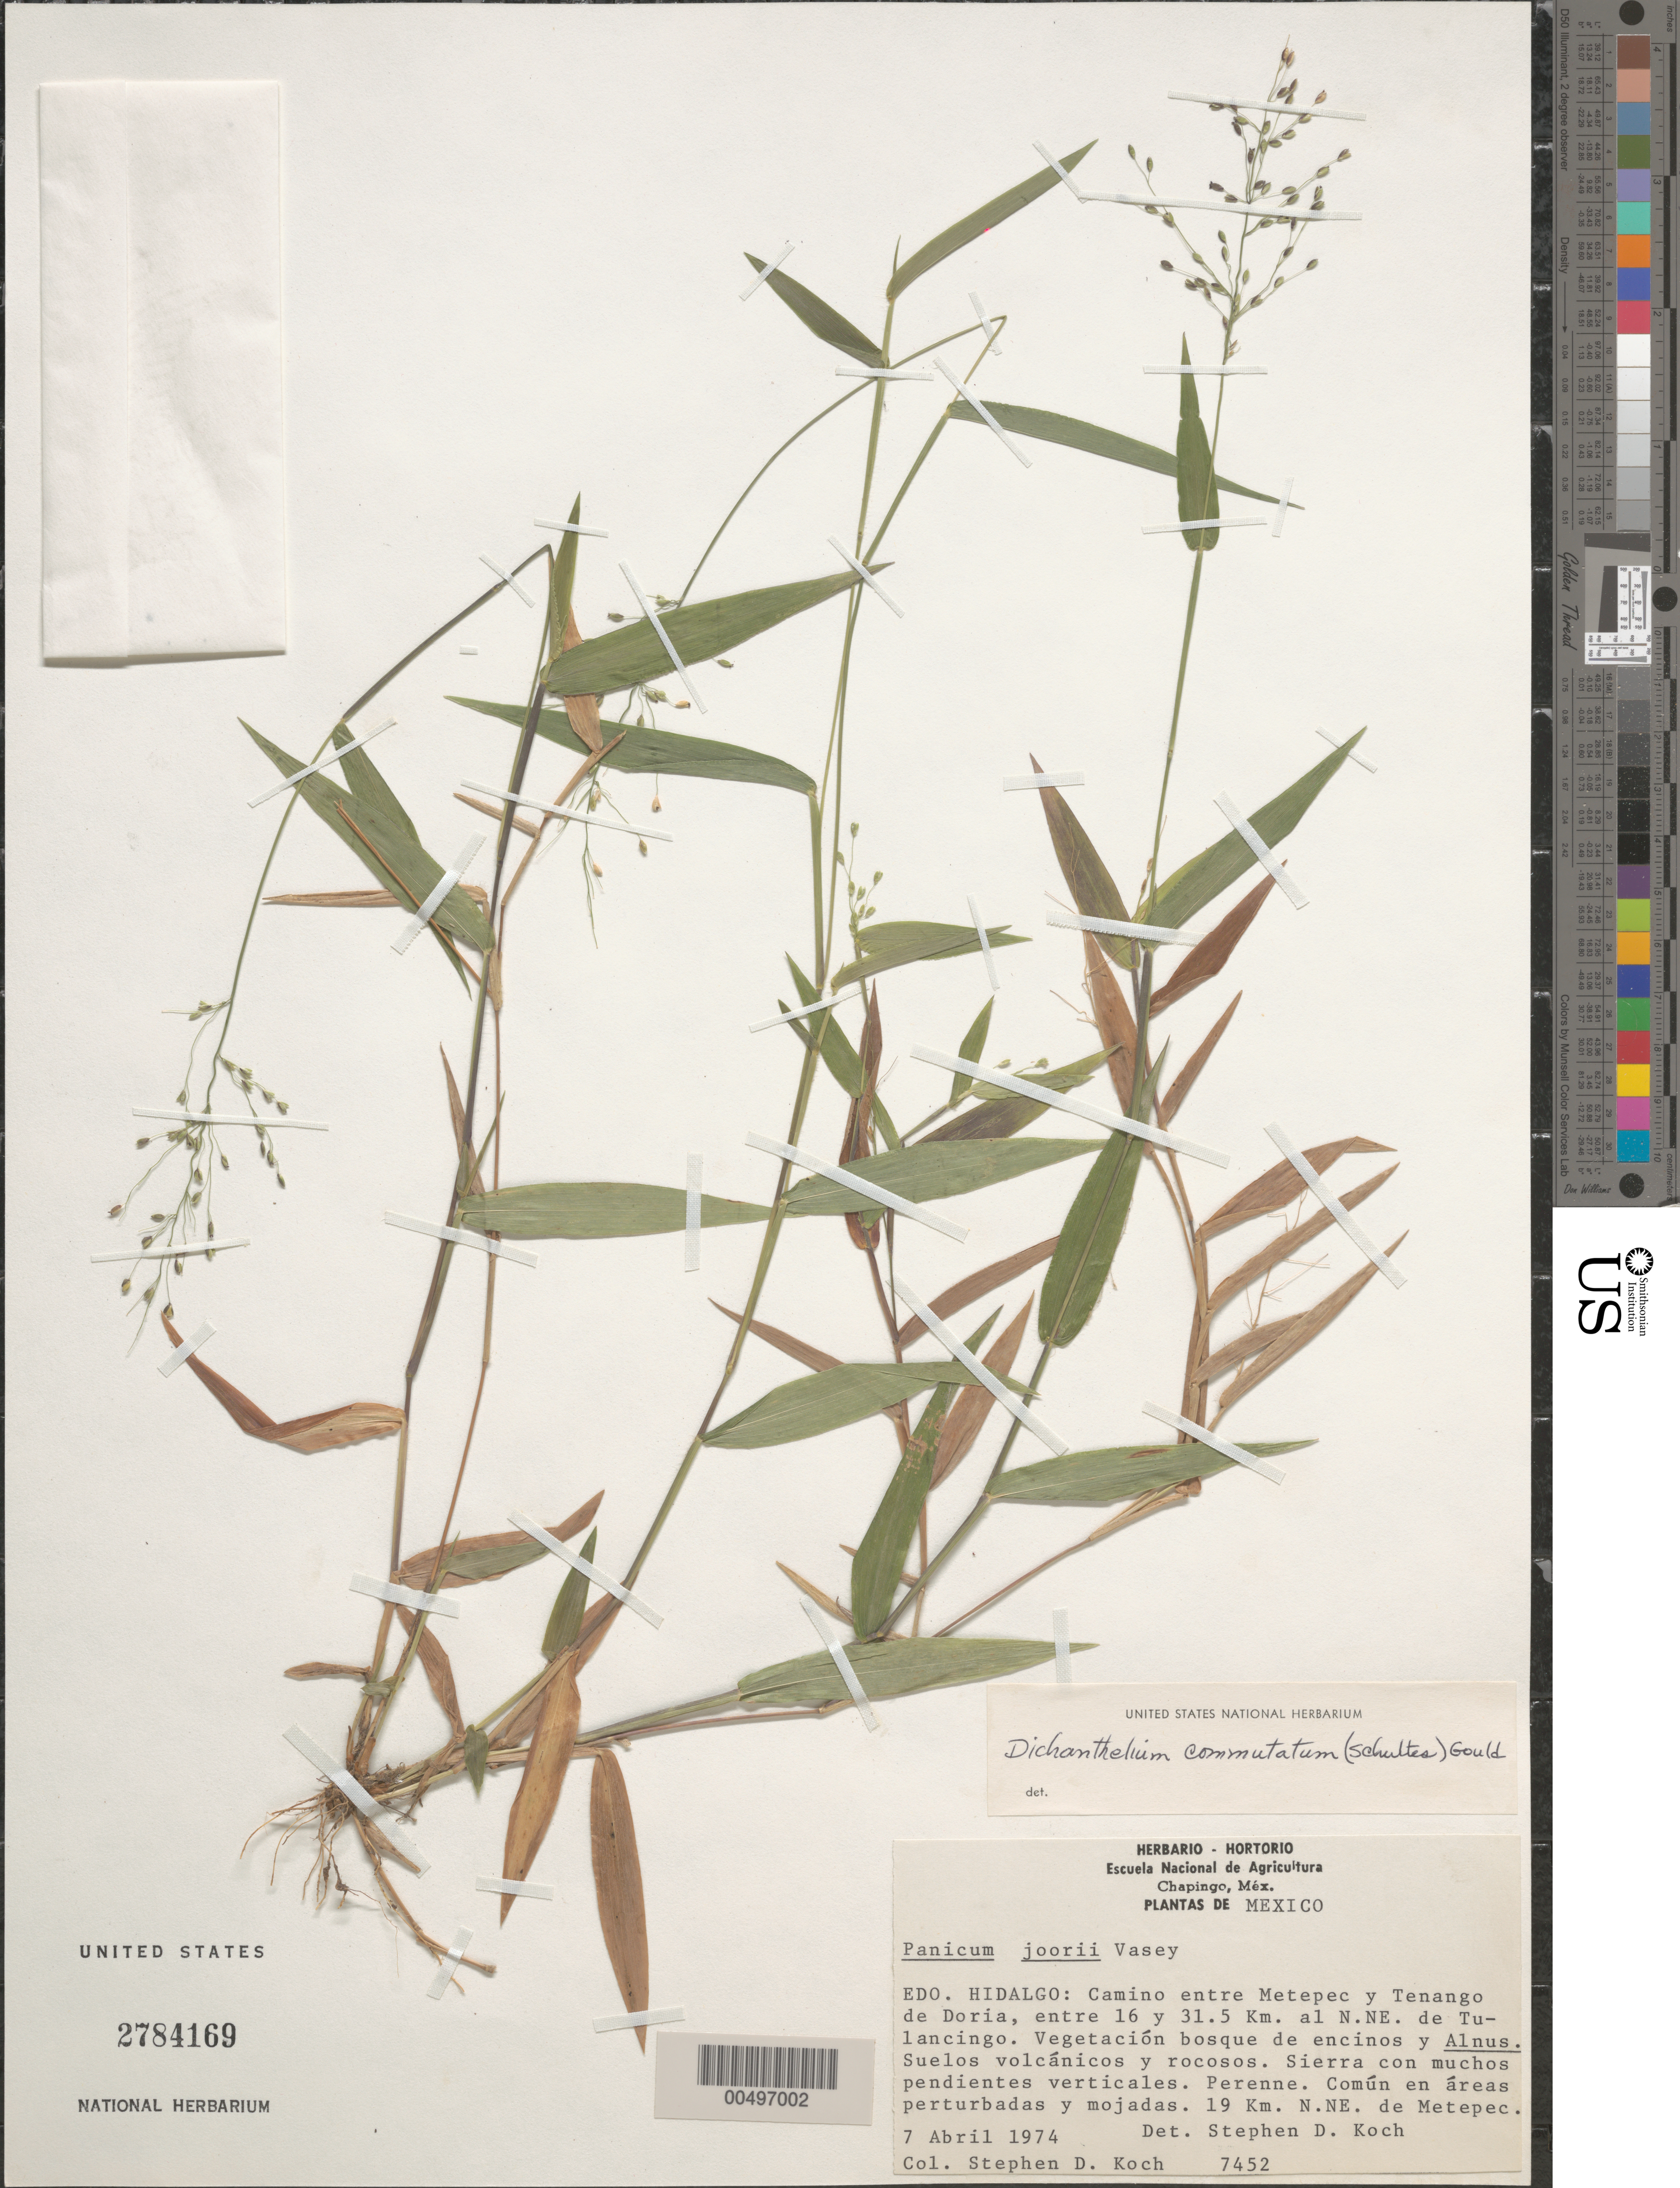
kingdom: Plantae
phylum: Tracheophyta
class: Liliopsida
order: Poales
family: Poaceae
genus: Dichanthelium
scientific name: Dichanthelium commutatum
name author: (Schult.) Gould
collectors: S. D. Koch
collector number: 7452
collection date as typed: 7 Apr 1974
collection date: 1974-04-07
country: Mexico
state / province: Hidalgo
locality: Camino entre Metepec y Tenango de Doria, entre 16 y 31.5 km al NNE de Tulancingo, 19 km NNE de Metepec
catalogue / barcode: US 2784169